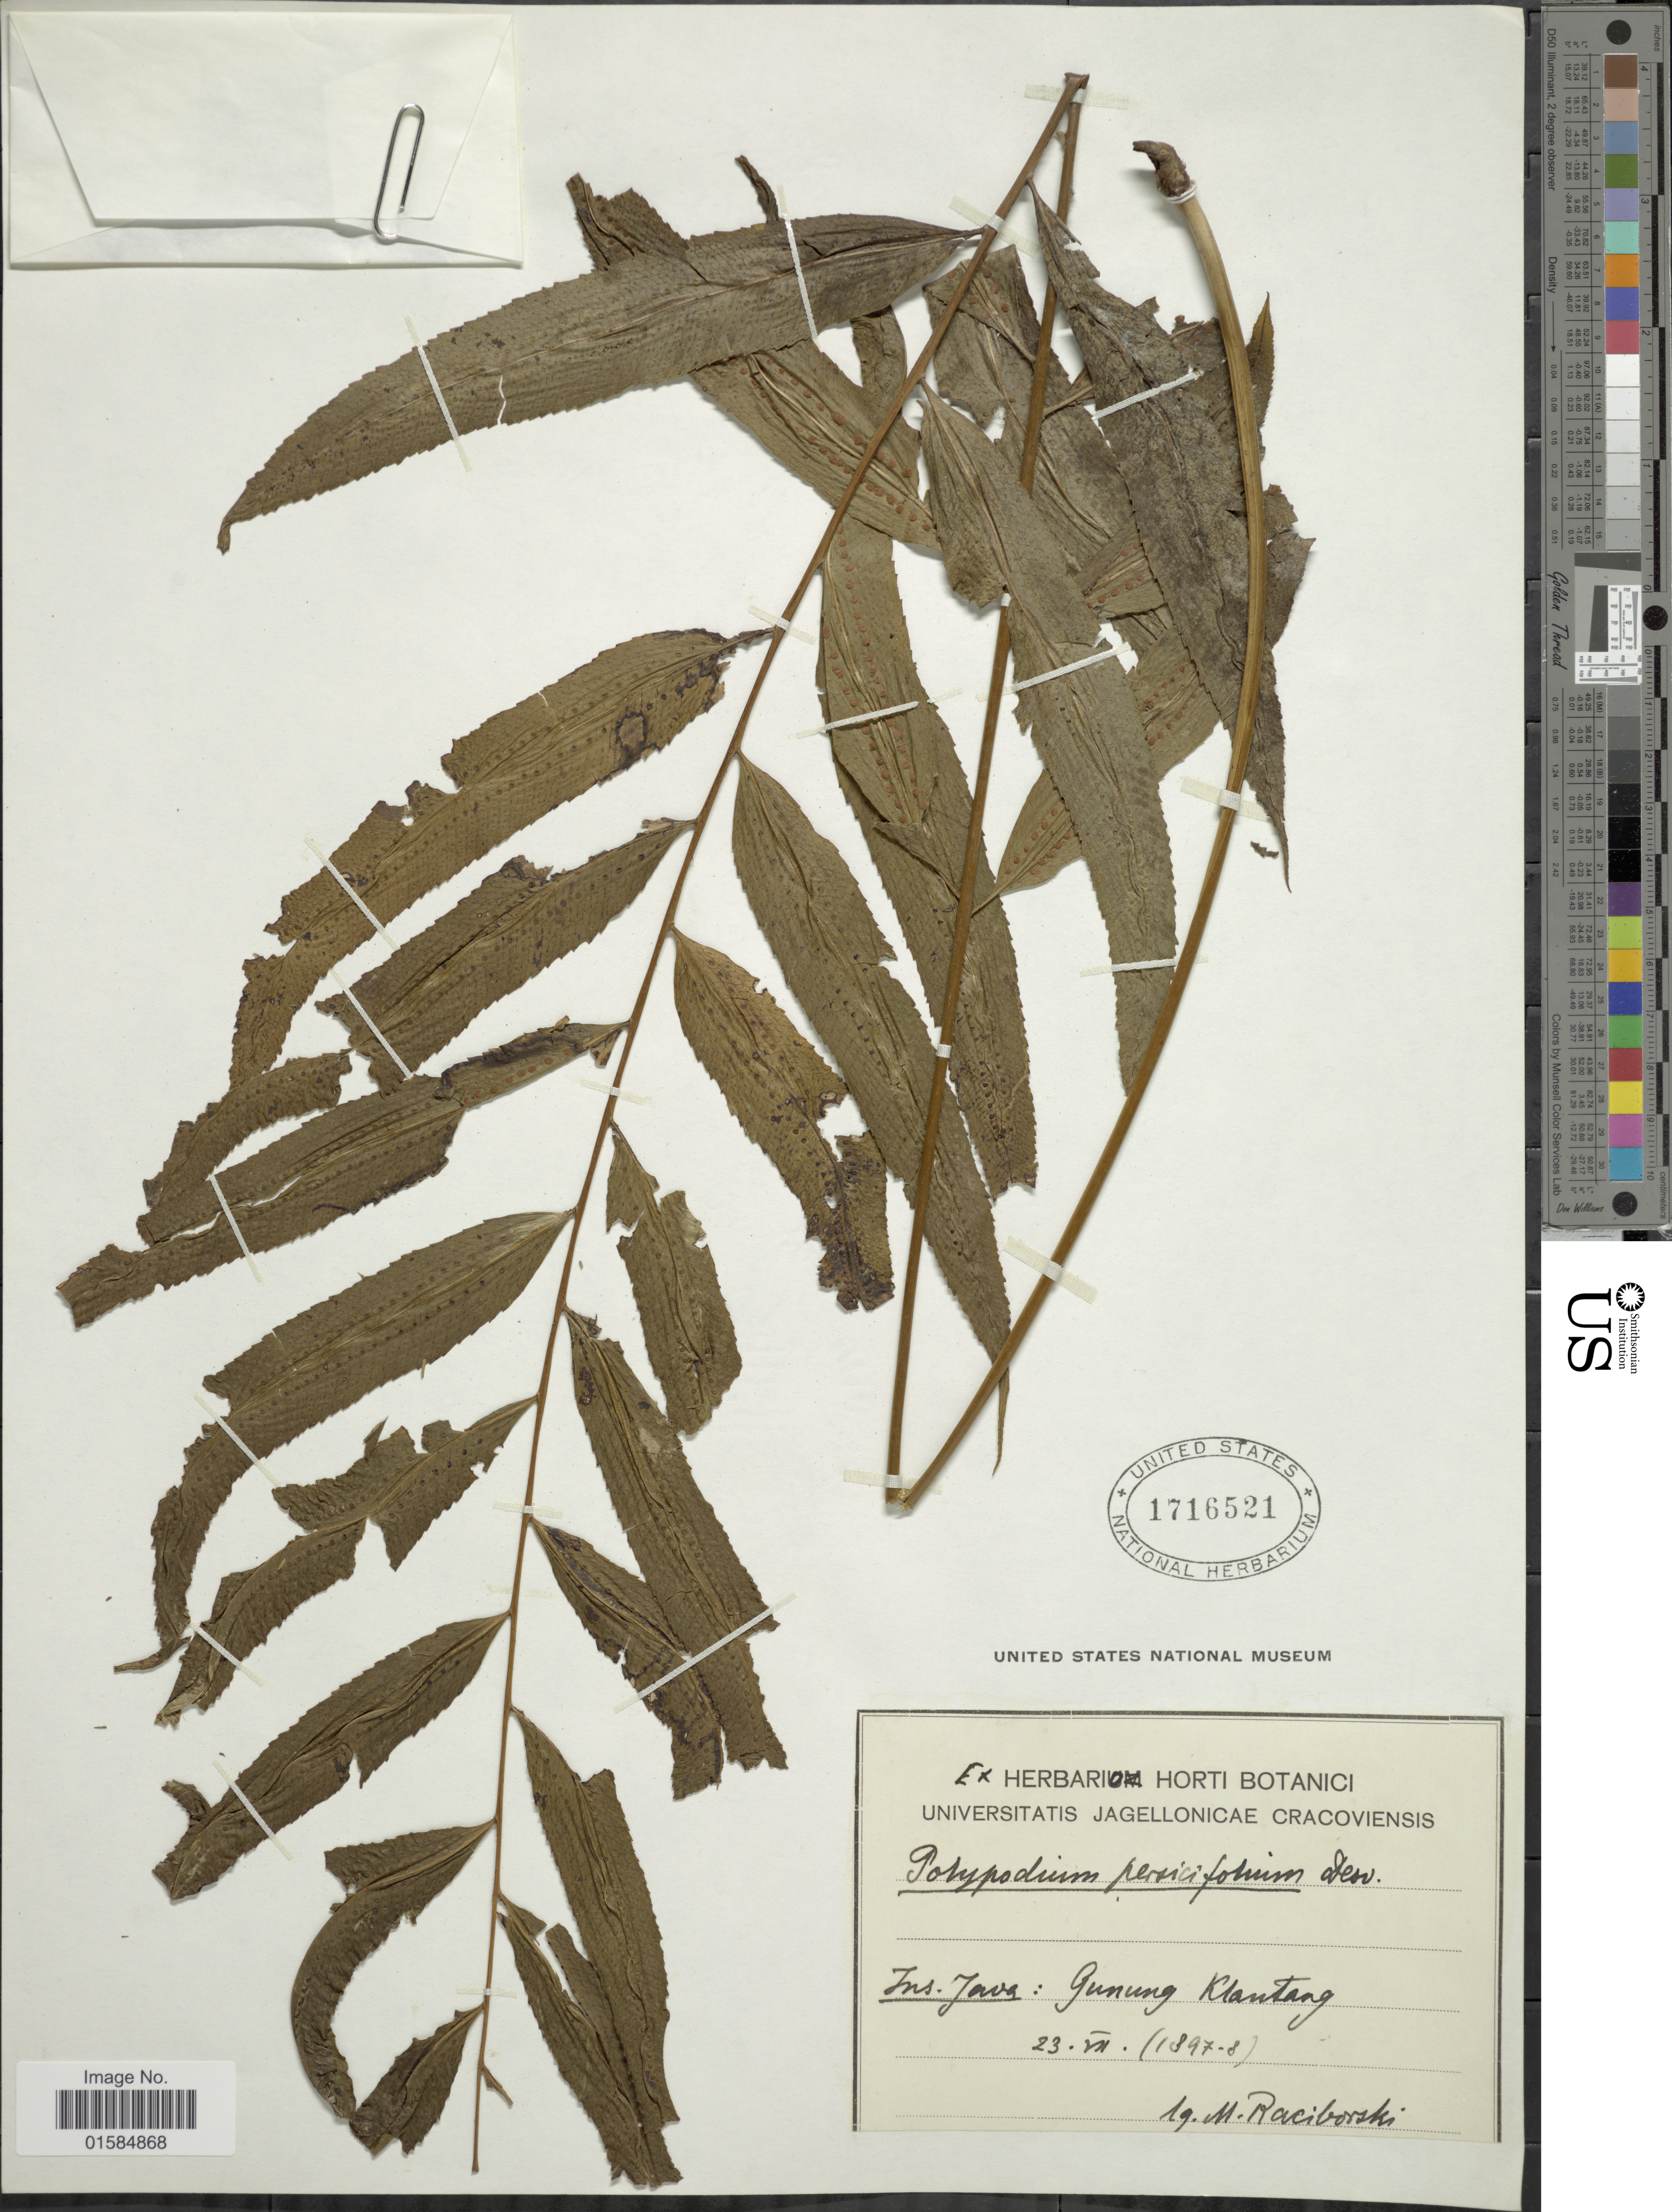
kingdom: Plantae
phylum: Tracheophyta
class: Polypodiopsida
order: Polypodiales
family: Polypodiaceae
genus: Goniophlebium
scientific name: Goniophlebium persicifolium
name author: (Desv.) Bedd.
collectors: M. Raciborski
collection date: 1897-07-23/1898-07-23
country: Indonesia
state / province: Java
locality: Ins Java: Gunung Klantang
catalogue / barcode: US 1716521